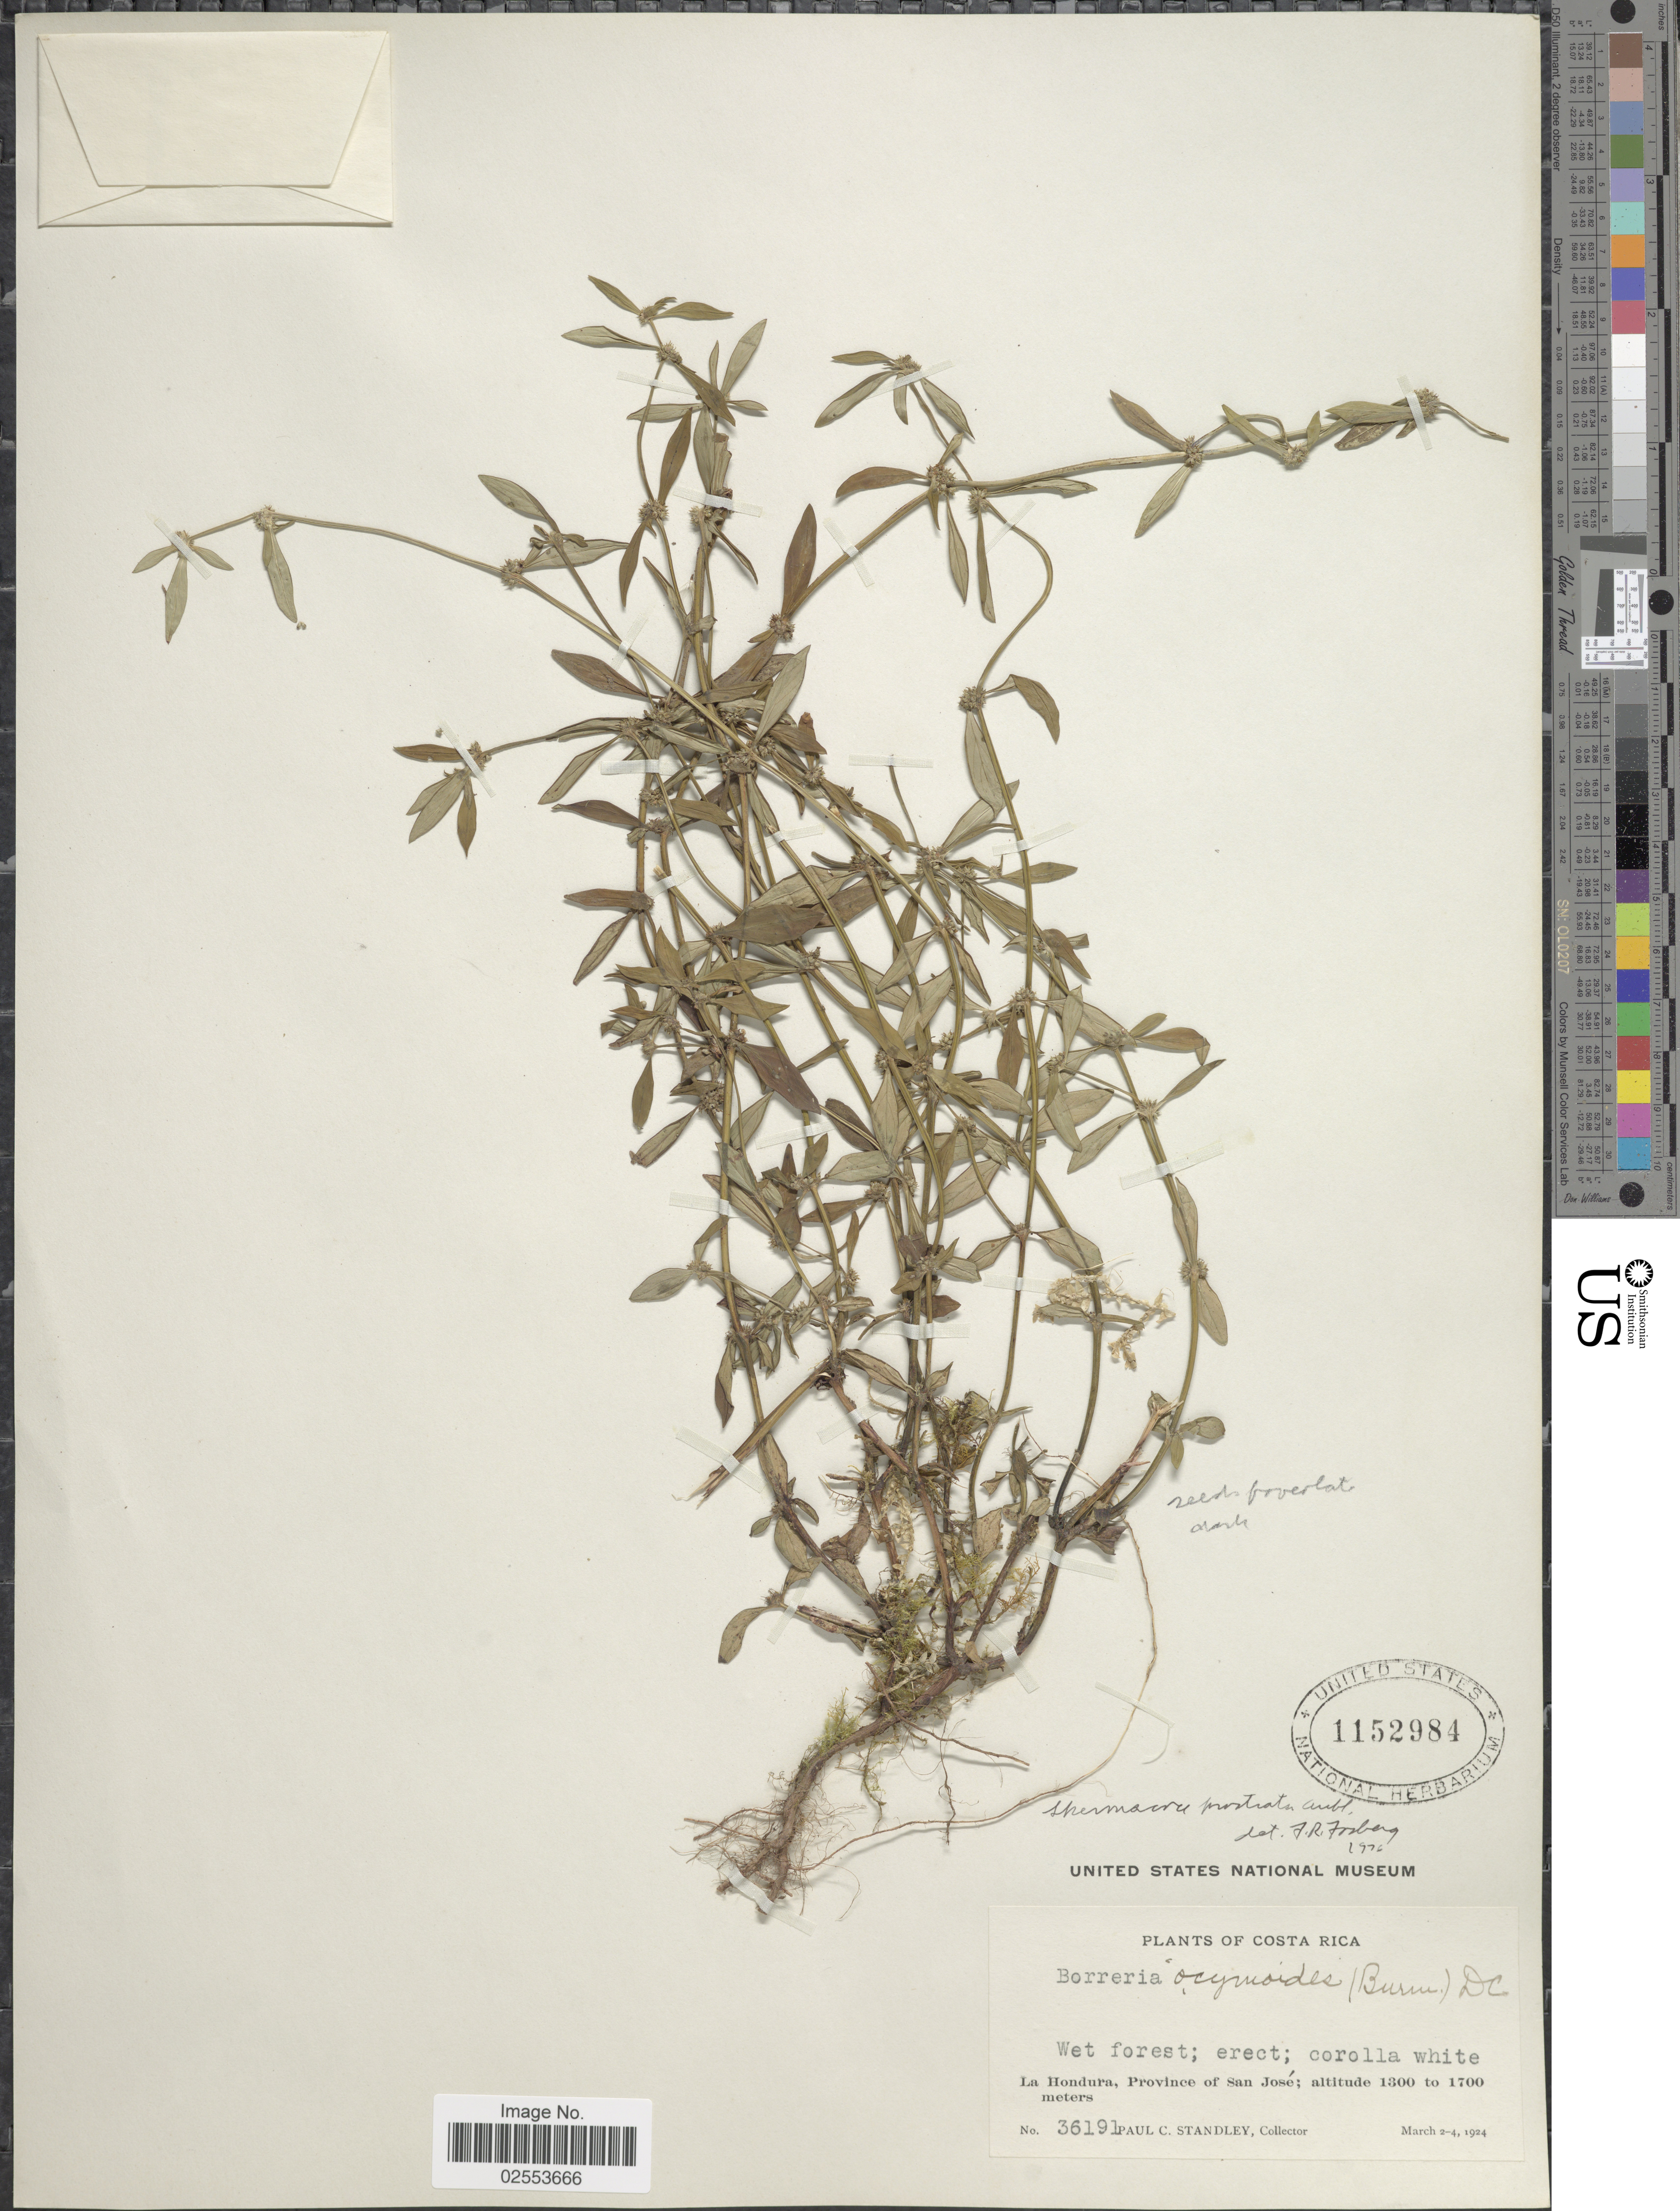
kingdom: Plantae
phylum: Tracheophyta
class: Magnoliopsida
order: Gentianales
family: Rubiaceae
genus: Spermacoce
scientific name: Spermacoce prostrata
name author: Aubl.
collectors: P. C. Standley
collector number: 36191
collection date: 1924-03-02/1924-03-04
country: Costa Rica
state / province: San José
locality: Wet forest, La Hondura.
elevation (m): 1300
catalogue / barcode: US 1152984